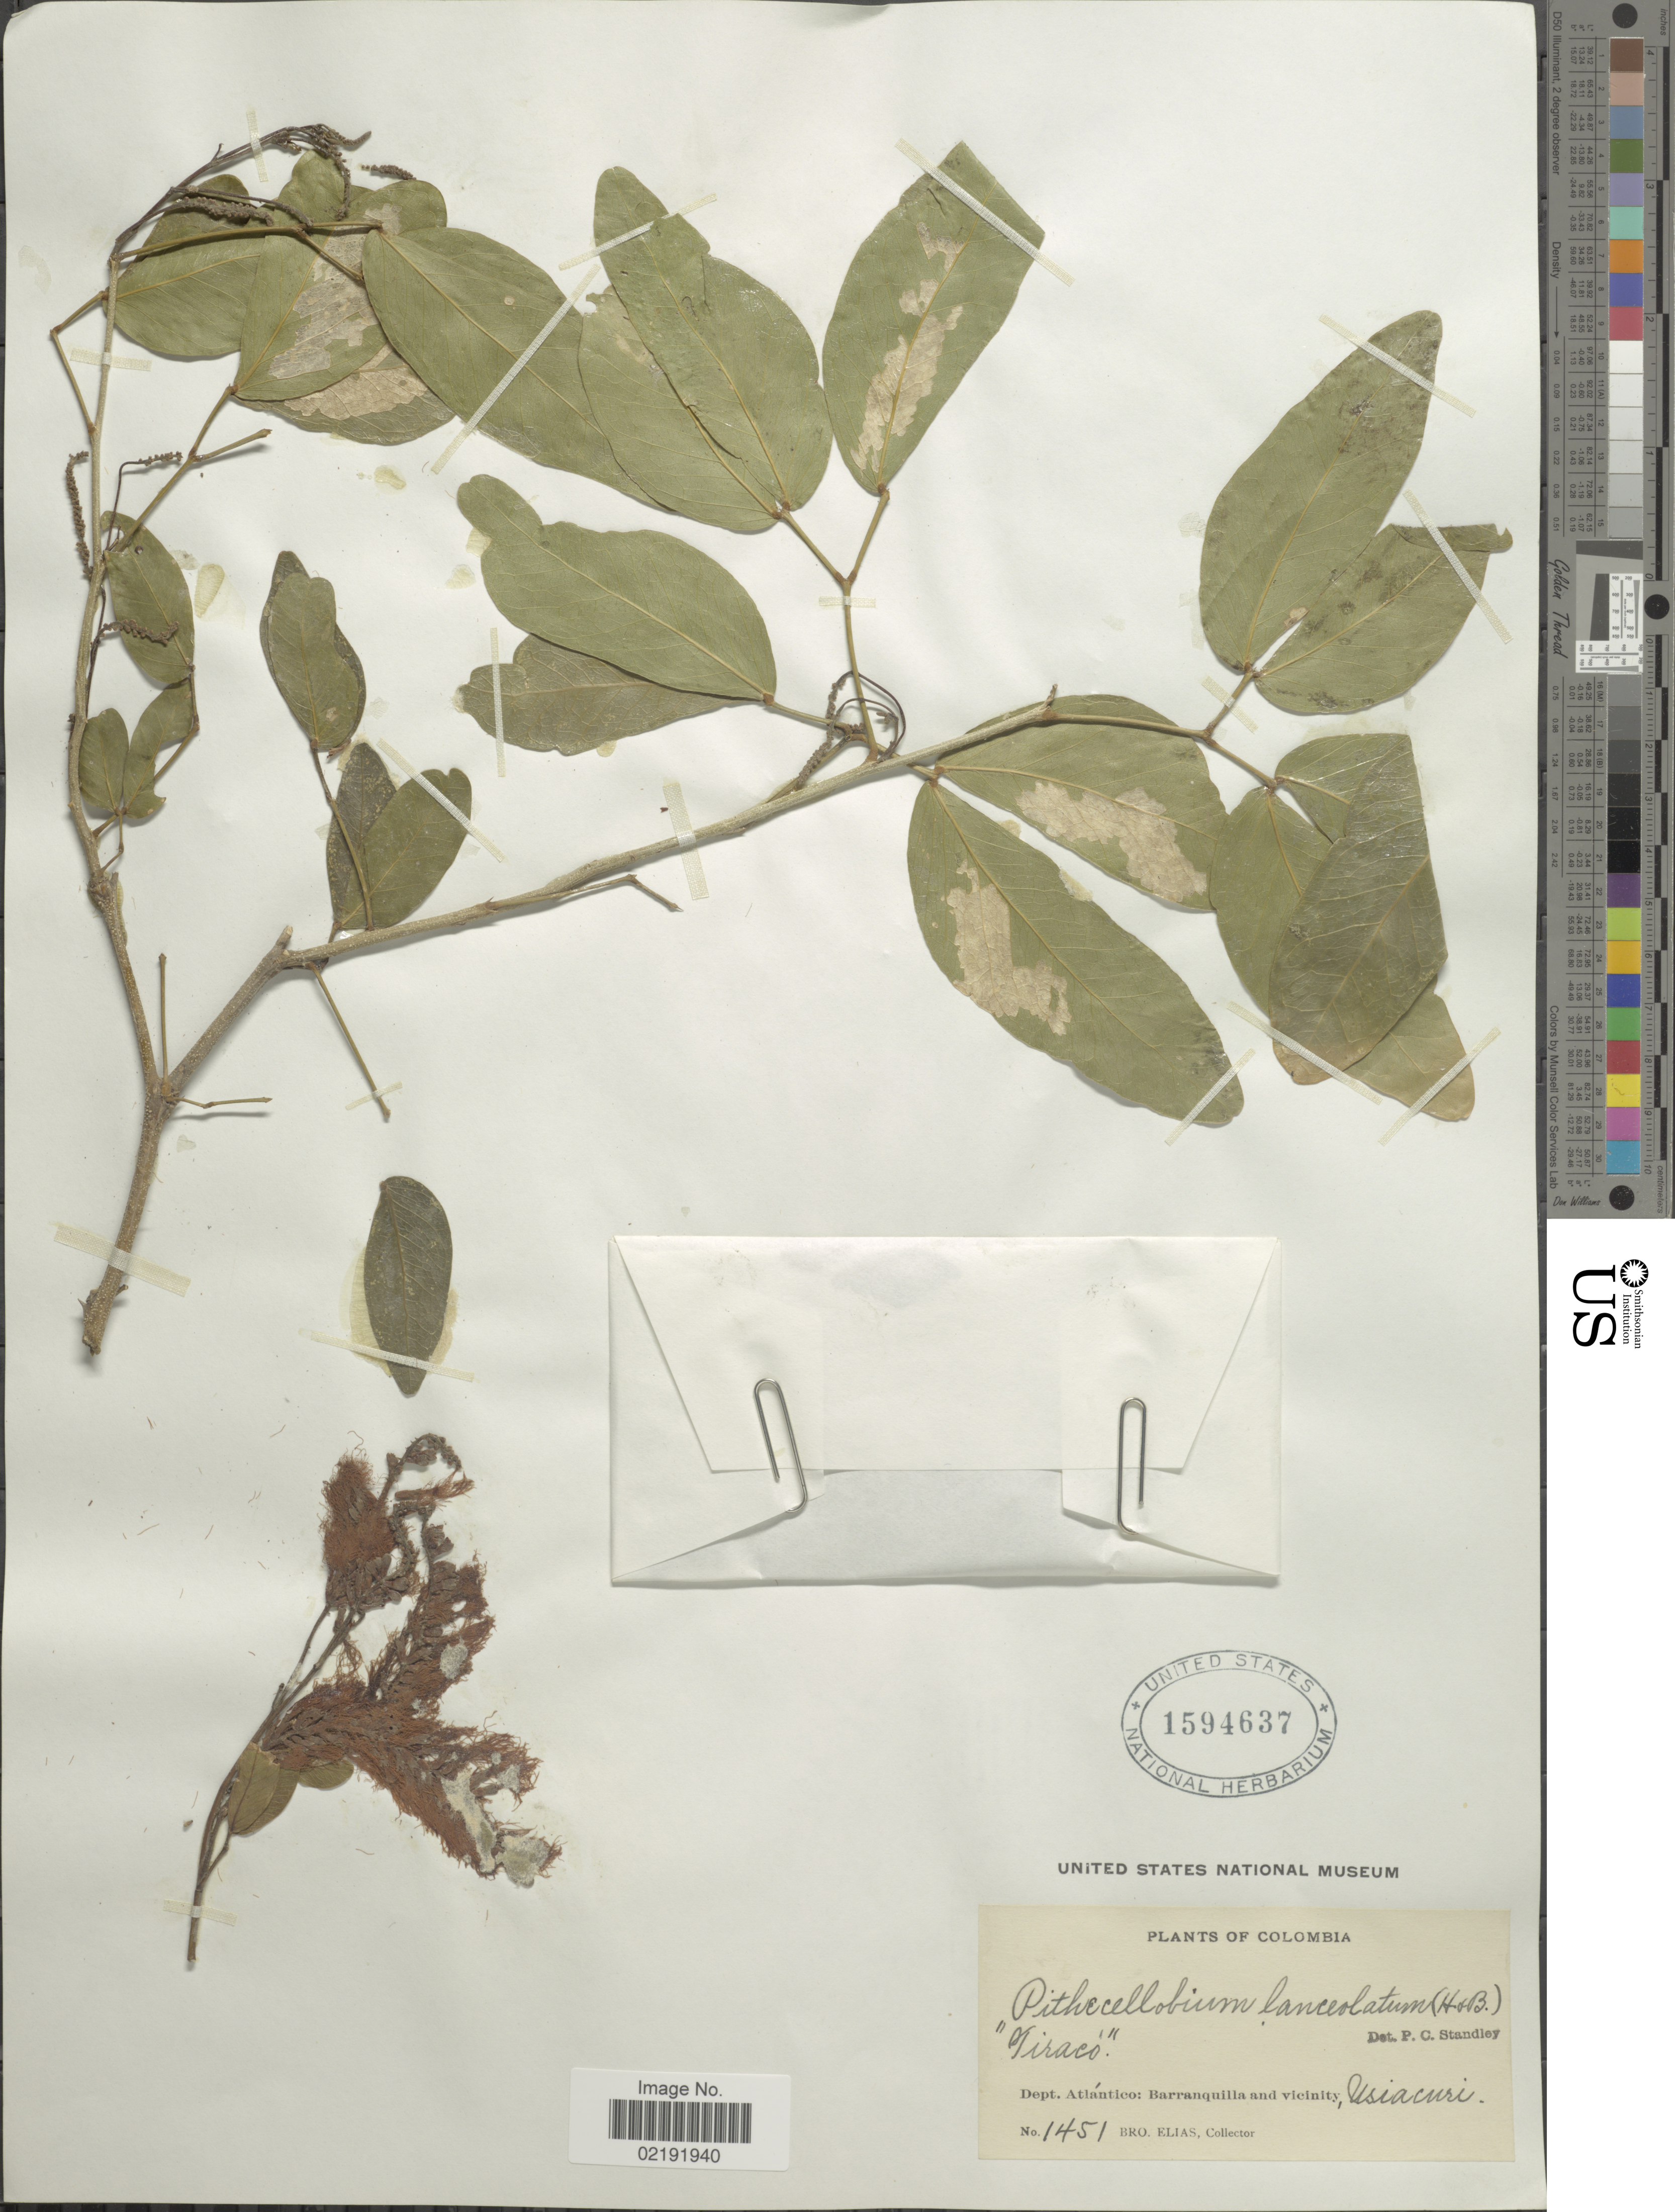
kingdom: Plantae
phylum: Tracheophyta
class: Magnoliopsida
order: Fabales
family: Fabaceae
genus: Pithecellobium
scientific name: Pithecellobium lanceolatum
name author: (Humb. & Bonpl. ex Willd.) Benth.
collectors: Bro. Elias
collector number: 1451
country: Colombia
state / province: Atlántico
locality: Dept. Atlántico: Barranquilla and vicinity, Usiacuri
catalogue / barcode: US 1594637